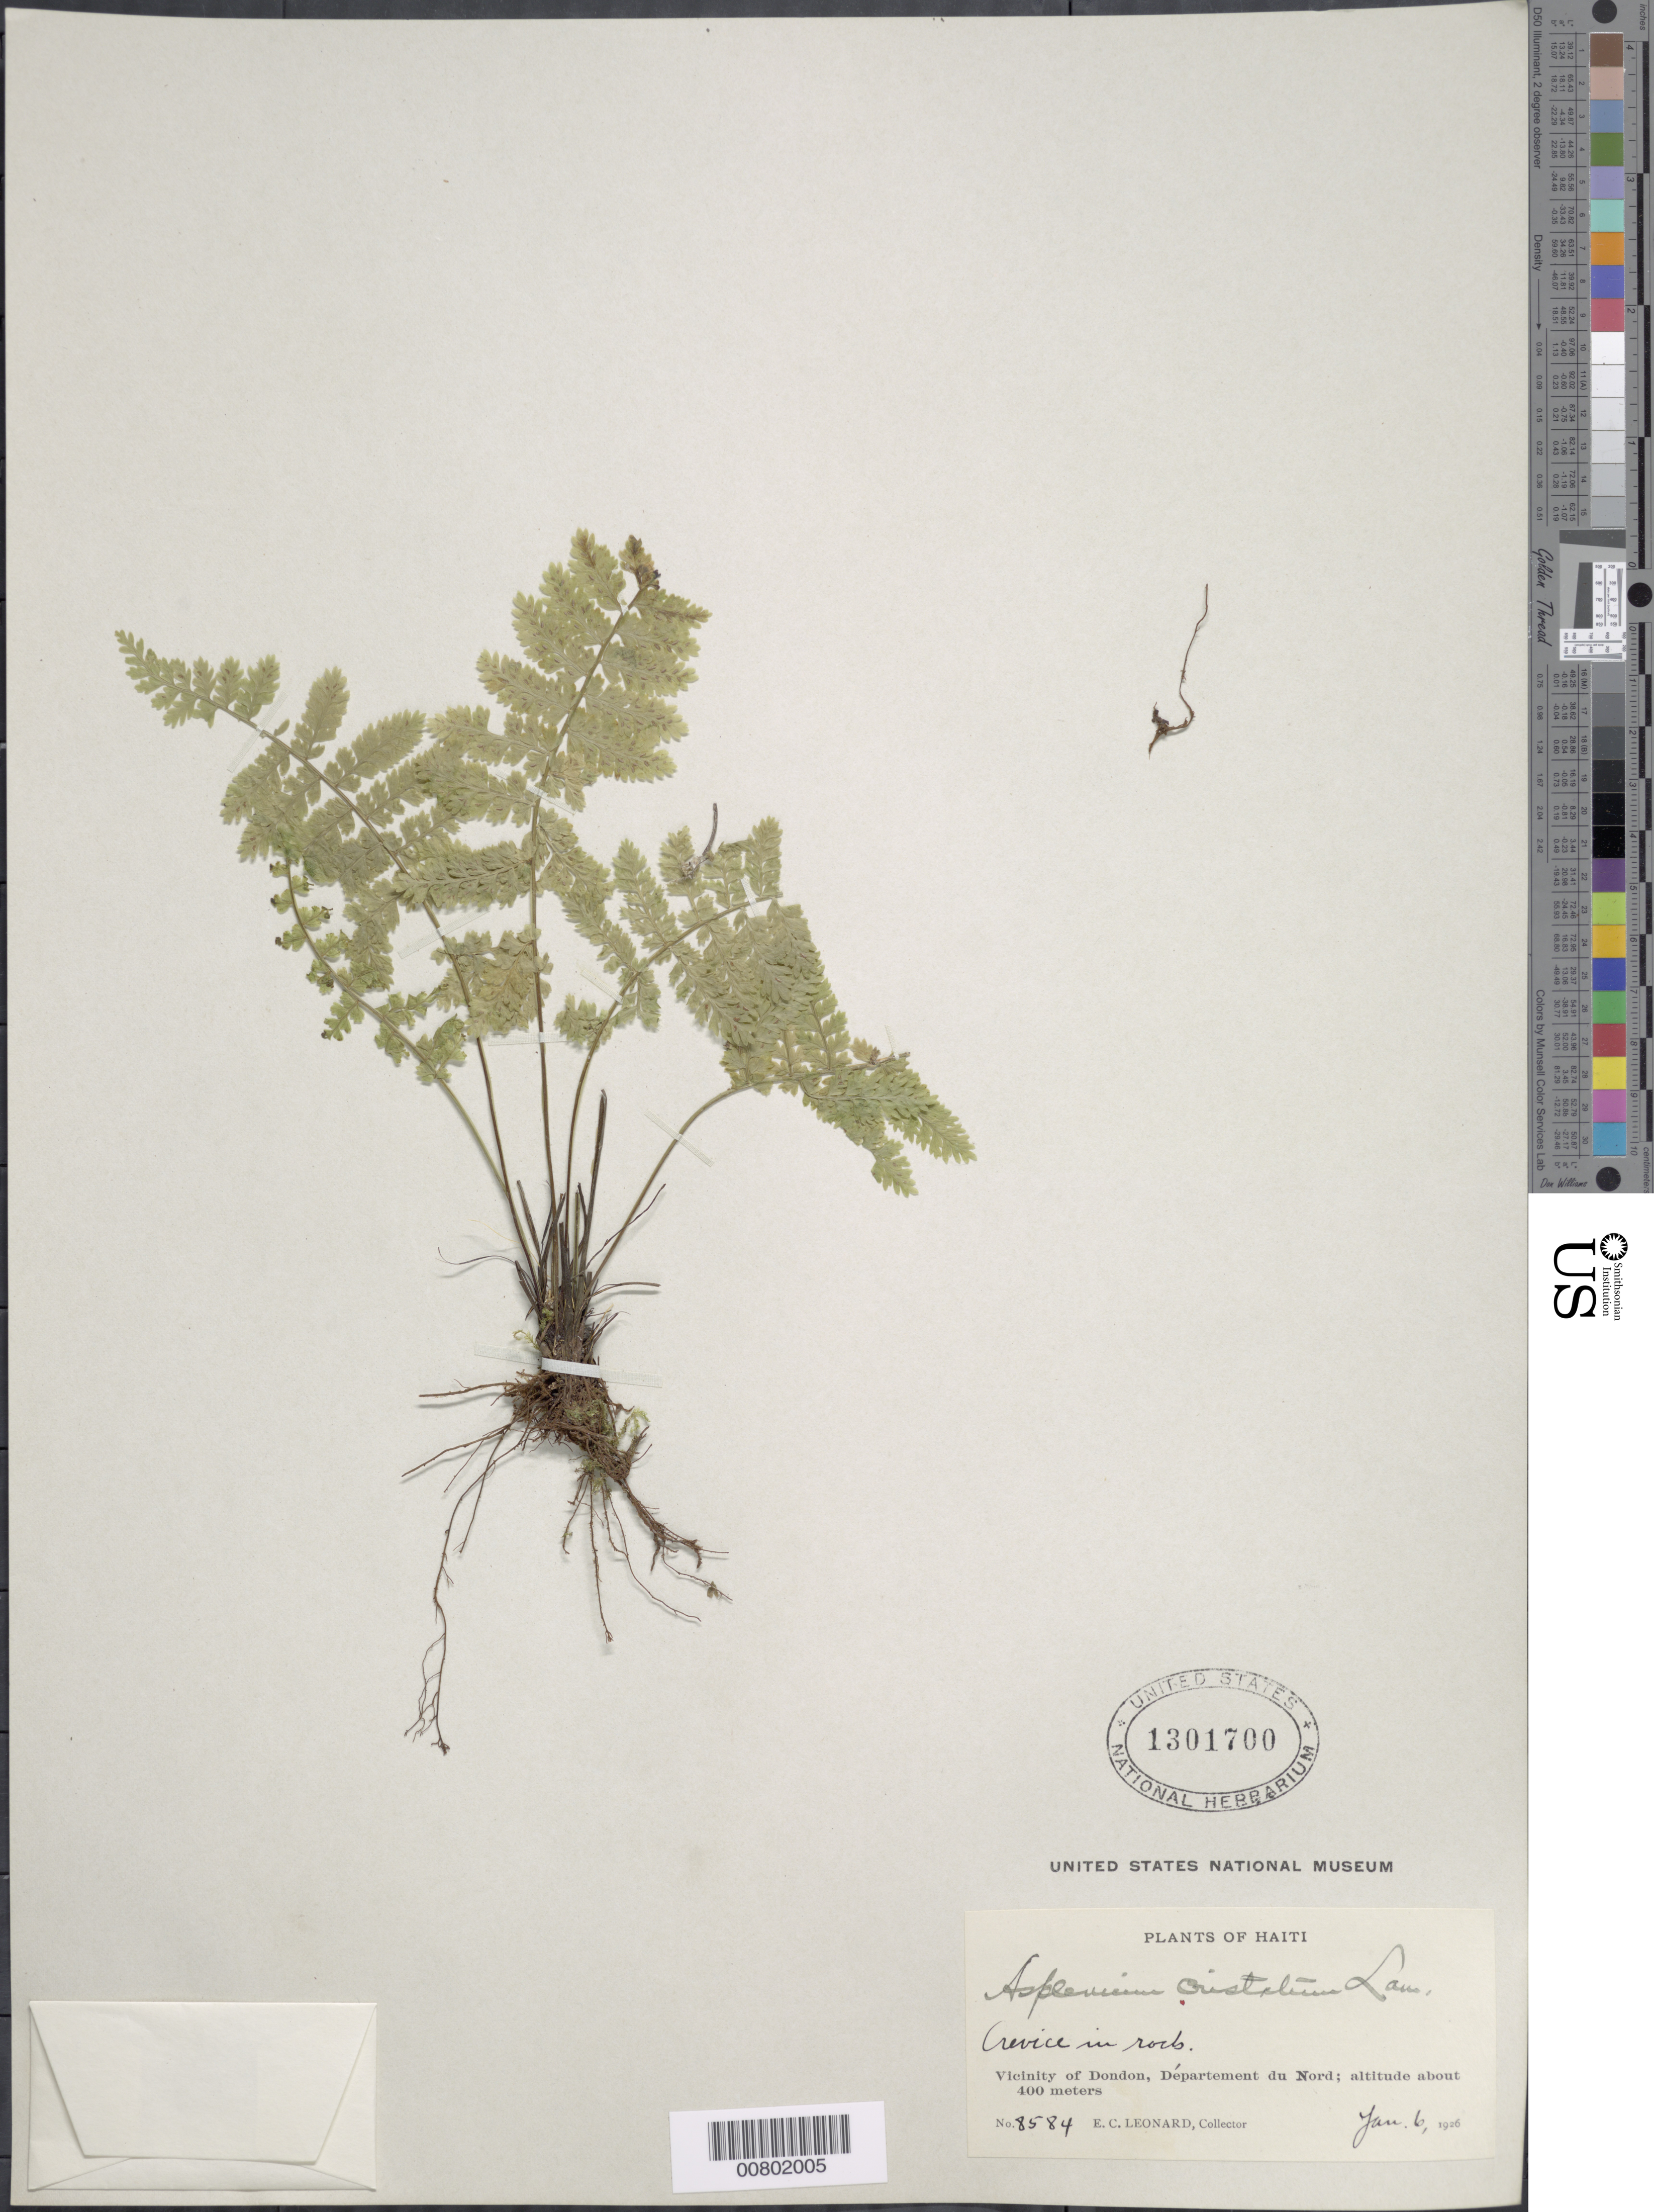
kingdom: Plantae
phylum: Tracheophyta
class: Polypodiopsida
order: Polypodiales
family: Aspleniaceae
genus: Asplenium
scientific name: Asplenium cristatum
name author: Lam.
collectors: E. C. Leonard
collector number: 8584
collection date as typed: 06 Jan 1926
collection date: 1926-01-06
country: Haiti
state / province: Nord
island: Hispaniola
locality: Dondon vicinity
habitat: Crevice in rock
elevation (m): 400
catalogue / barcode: US 1301700